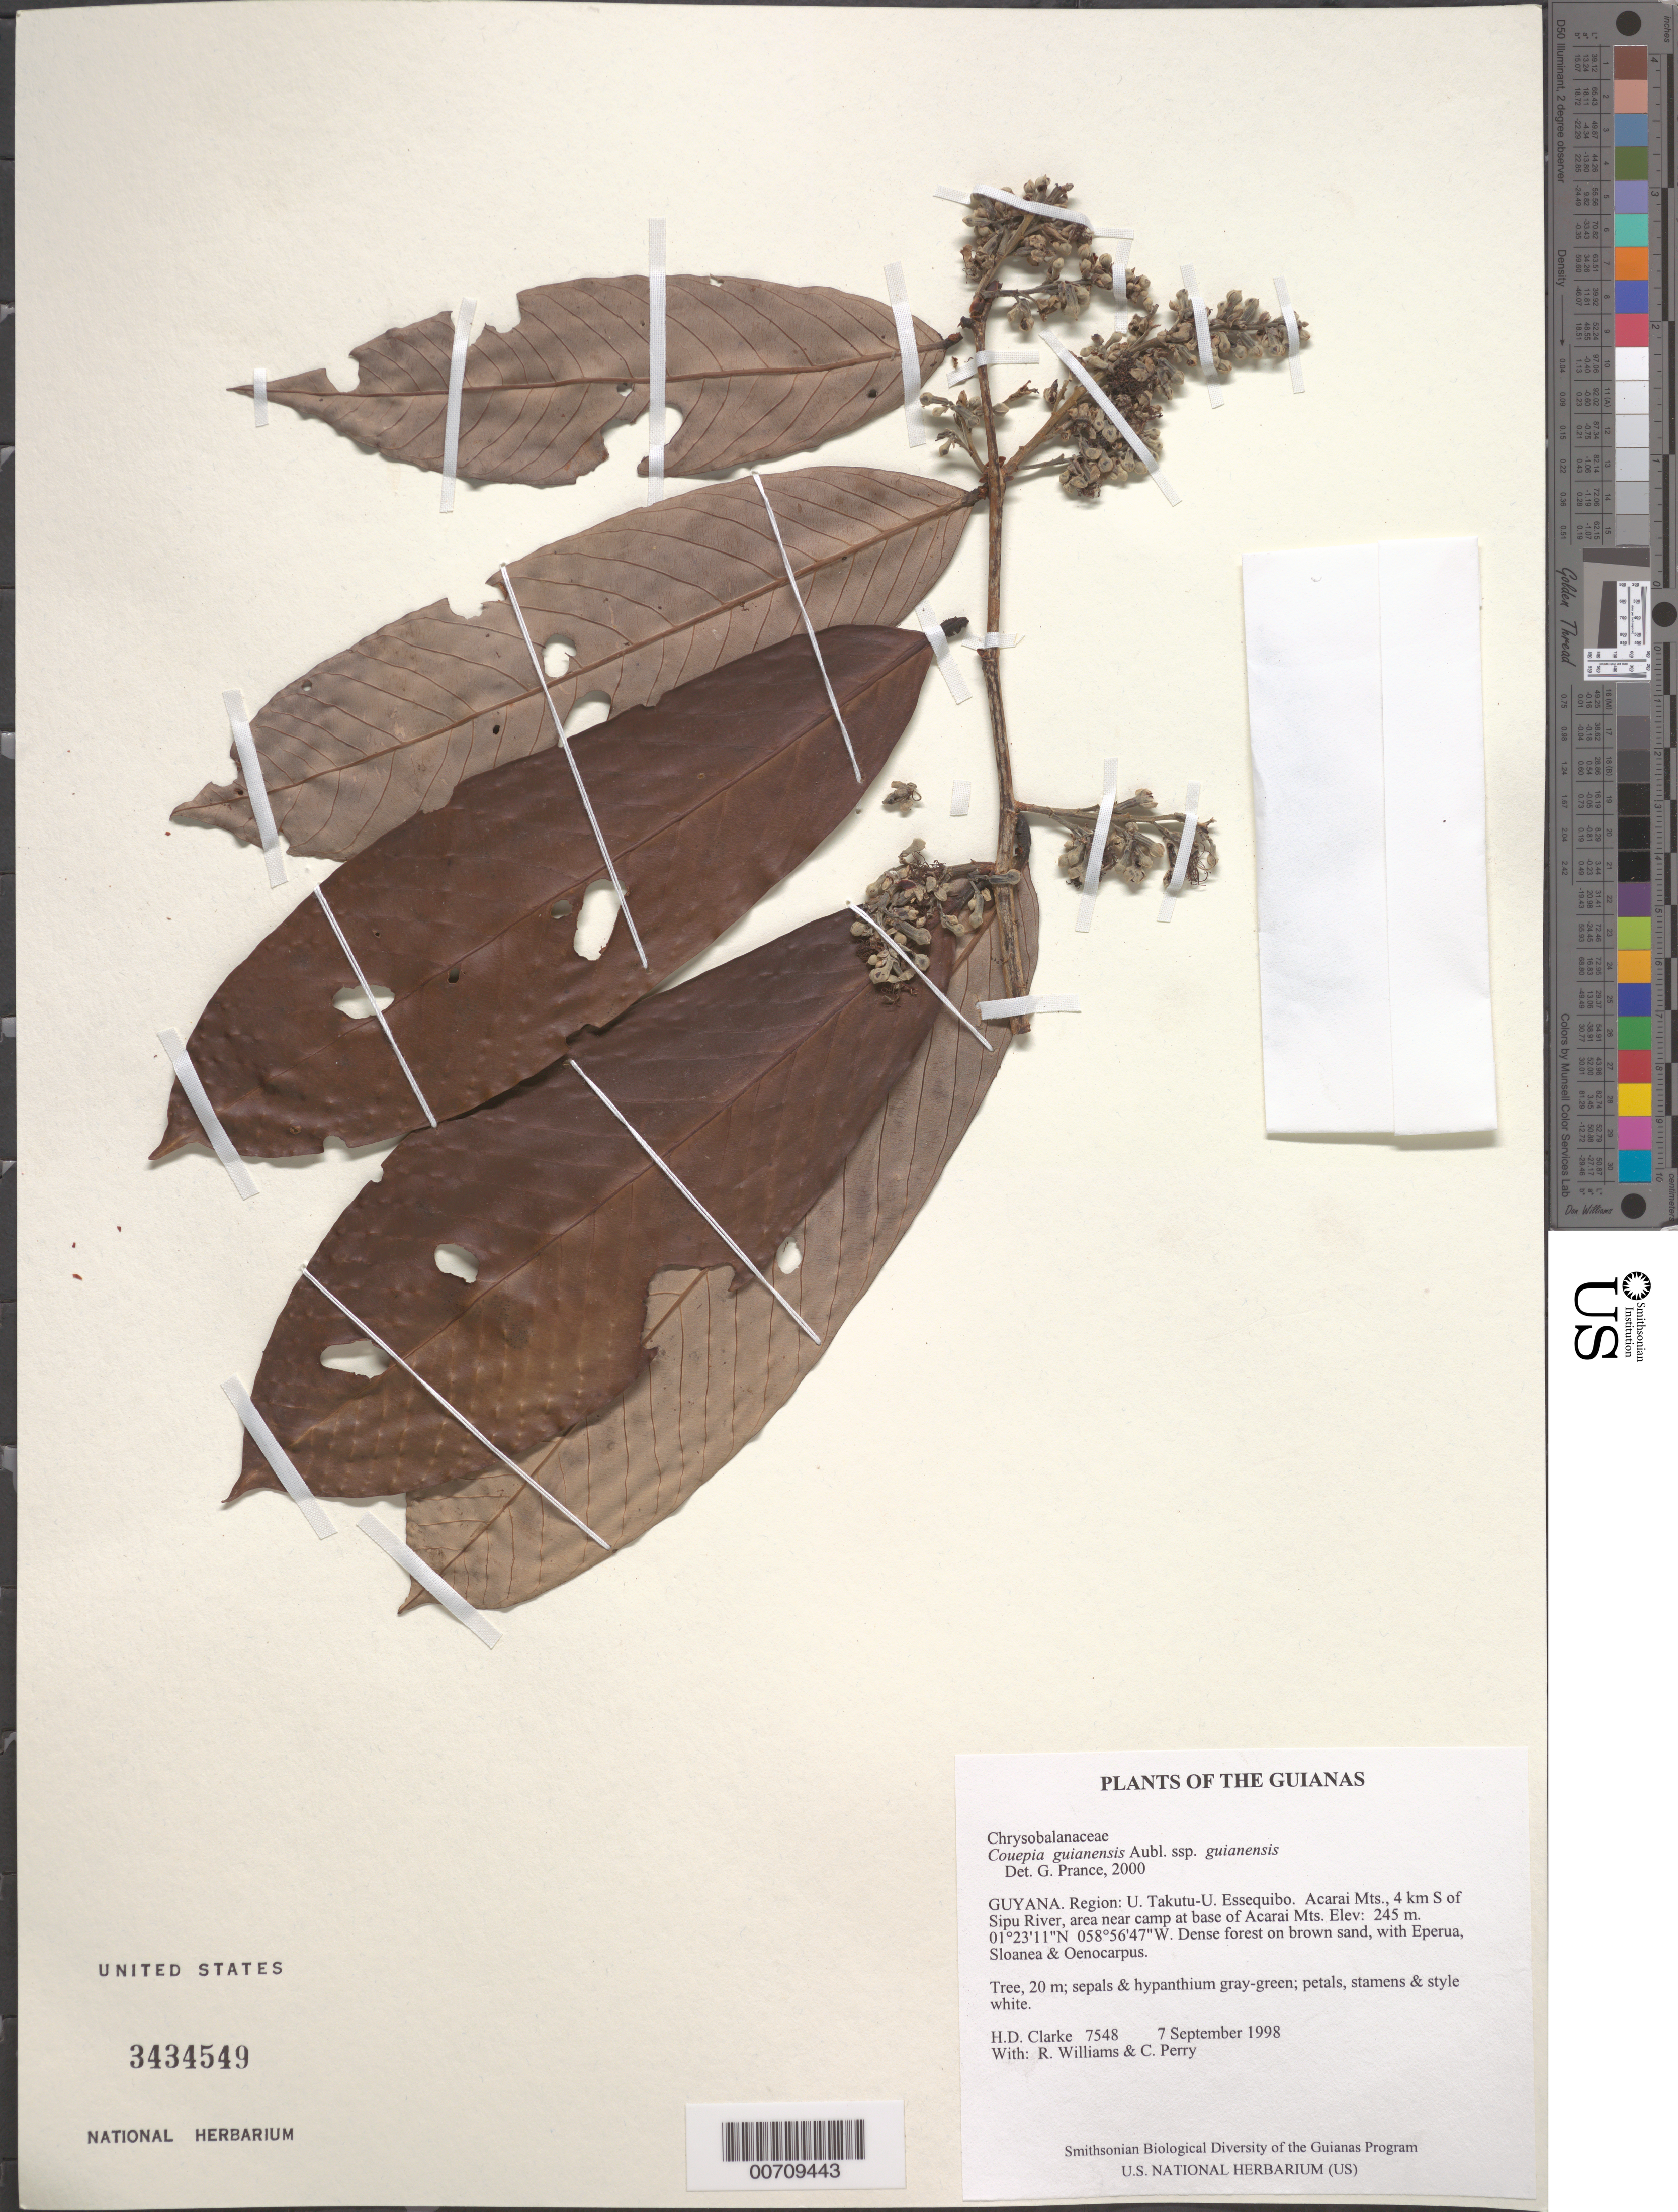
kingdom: Plantae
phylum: Tracheophyta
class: Magnoliopsida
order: Malpighiales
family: Chrysobalanaceae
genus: Couepia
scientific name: Couepia guianensis subsp. guianensis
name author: Aubl.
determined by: Prance, G. T.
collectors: H. D. Clarke, R. Williams & C. Perry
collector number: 7548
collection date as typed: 7 September 1998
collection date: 1998-09-07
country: Guyana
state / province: U. Takutu-U. Essequibo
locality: Acarai Mts., 4 km S of Sipu River, area near camp at base of Acarai Mts.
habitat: Dense forest on brown sand, with Eperua, Sloanea & Oenocarpus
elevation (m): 245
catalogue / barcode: US 34345449